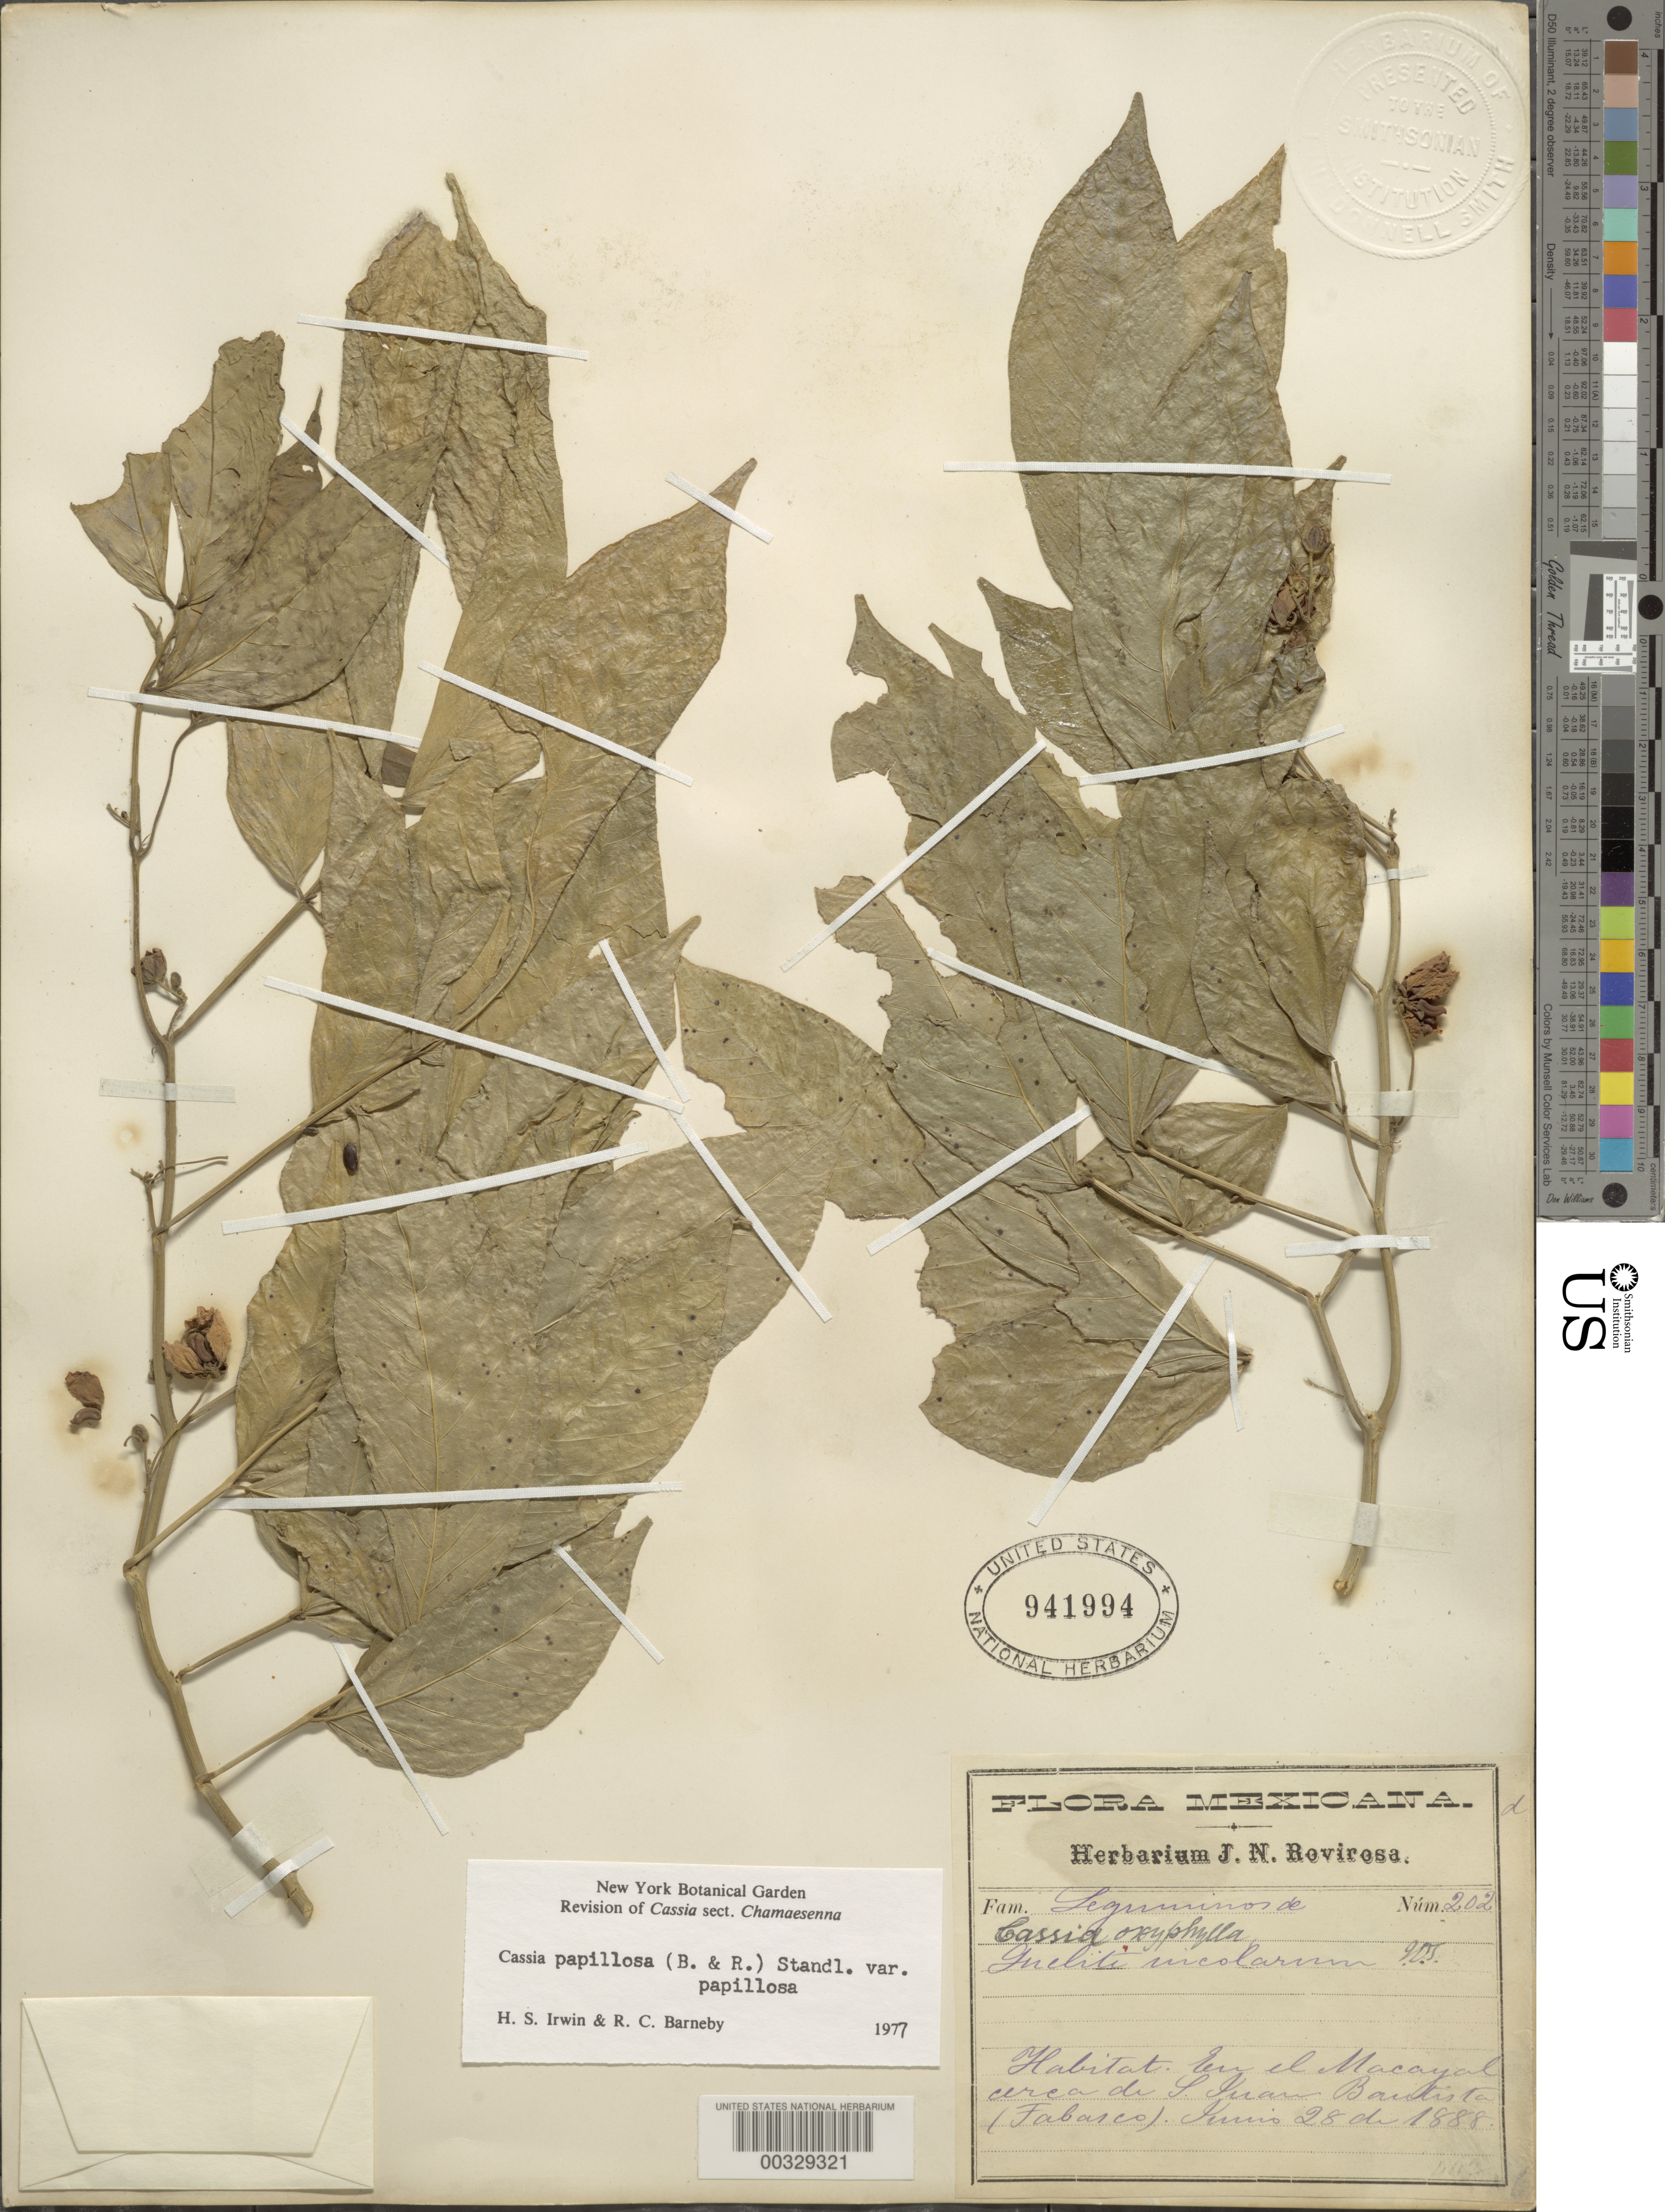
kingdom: Plantae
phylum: Tracheophyta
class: Magnoliopsida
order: Fabales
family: Fabaceae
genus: Senna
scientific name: Senna papillosa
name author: (Britton & Rose) H.S. Irwin & Barneby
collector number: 202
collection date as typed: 28 Jun 1888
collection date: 1888-06-28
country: Mexico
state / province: Tabasco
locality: Macayal near S. Juan Bautista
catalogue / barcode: US 941994